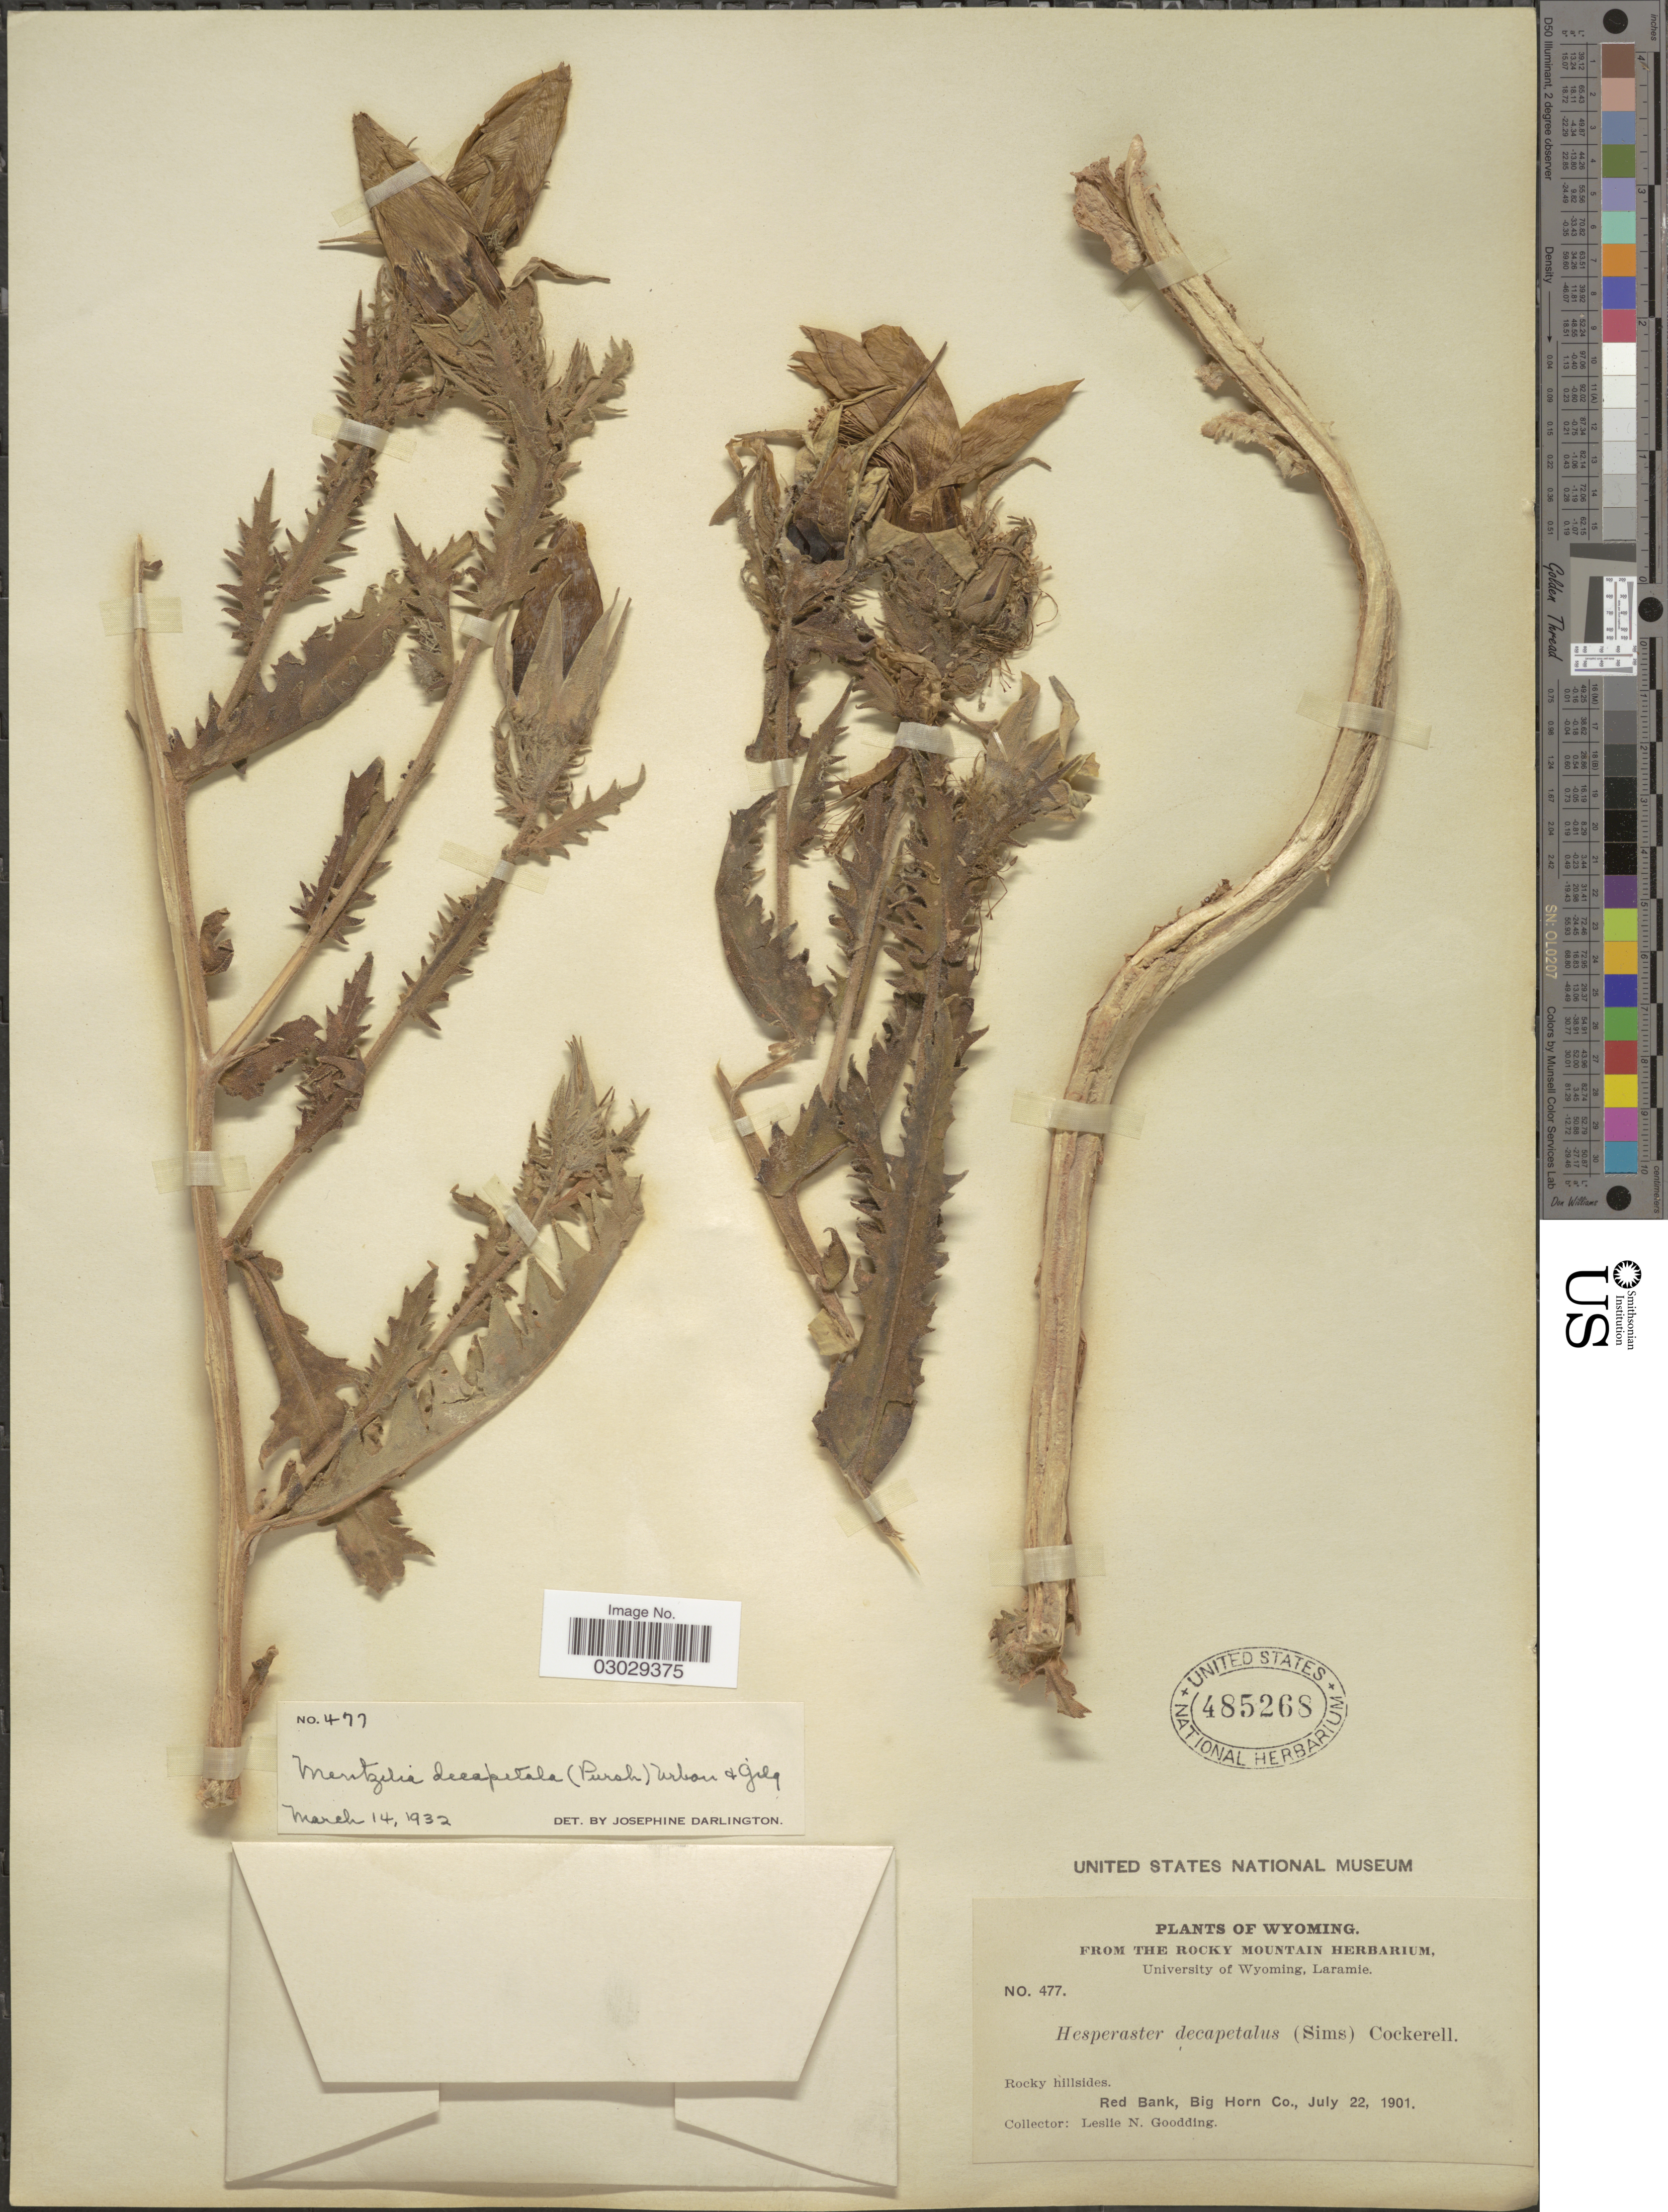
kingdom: Plantae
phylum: Tracheophyta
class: Magnoliopsida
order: Cornales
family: Loasaceae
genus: Mentzelia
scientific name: Mentzelia decapetala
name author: (Sims) Urb.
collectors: L. N. Goodding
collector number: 477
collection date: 1901-07-22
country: United States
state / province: Wyoming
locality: Red Bank, Big Horn Co.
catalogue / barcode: US 485268